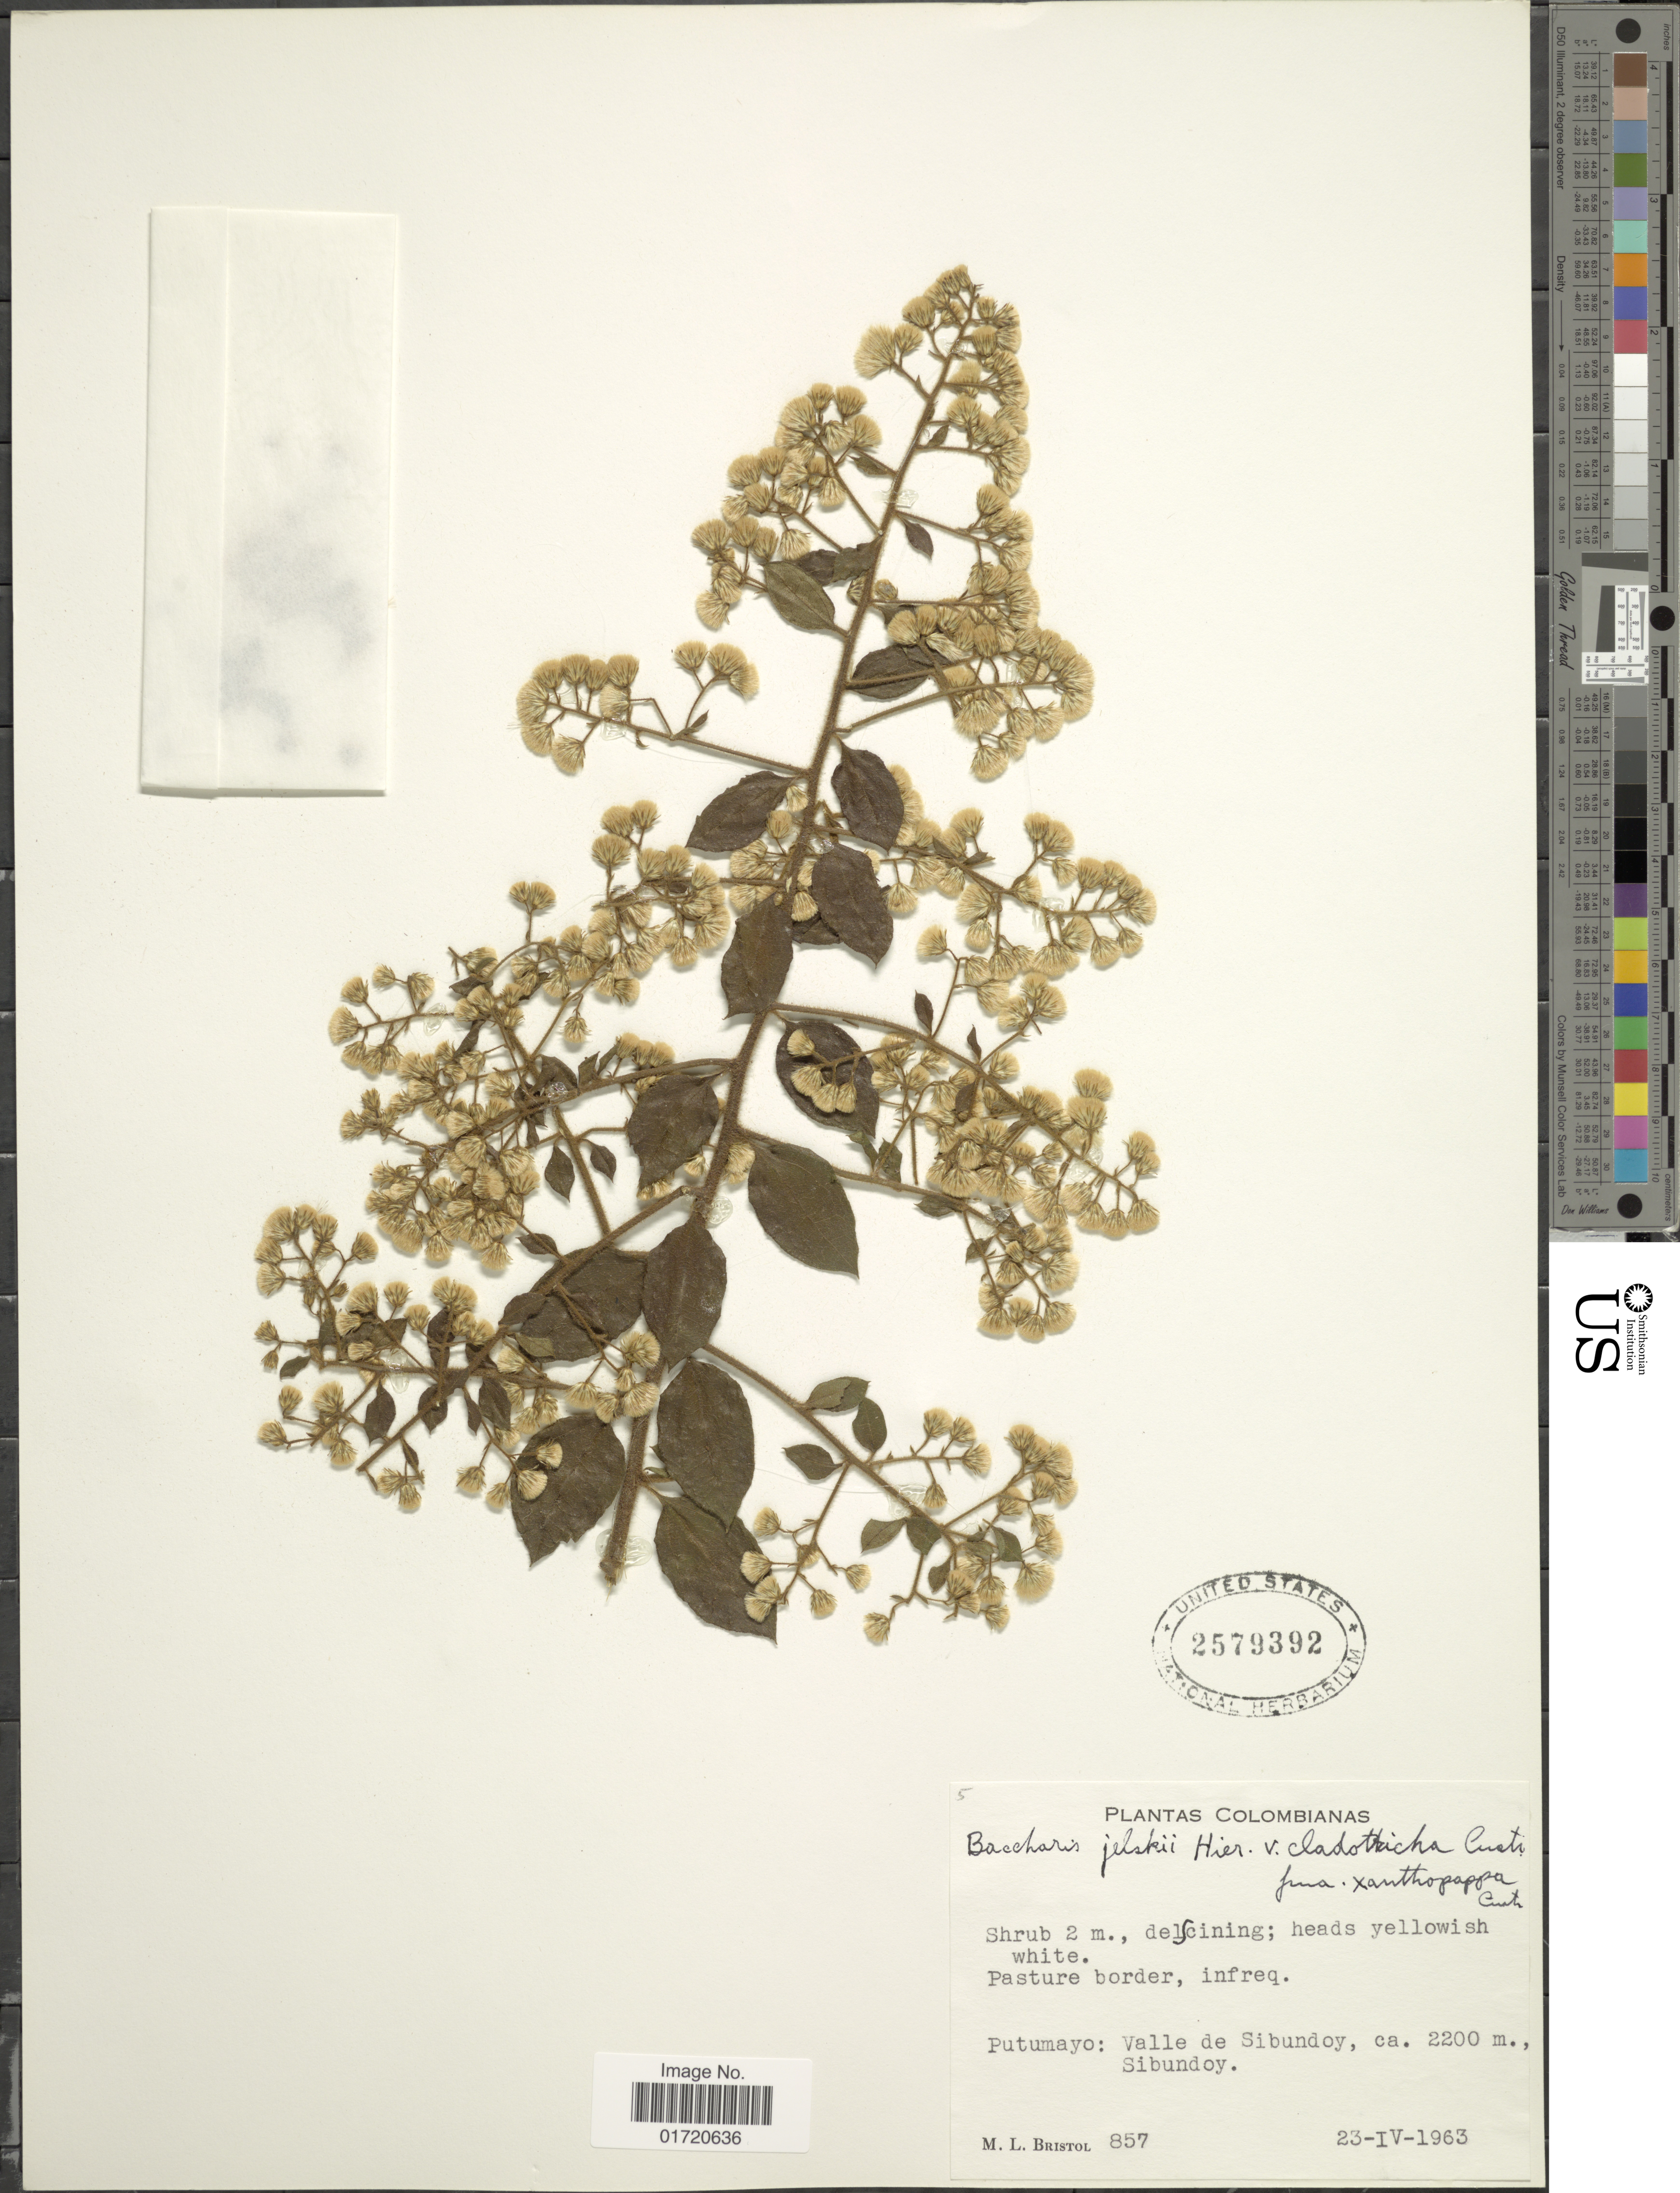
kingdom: Plantae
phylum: Tracheophyta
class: Magnoliopsida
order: Asterales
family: Asteraceae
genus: Baccharis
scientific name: Baccharis jelskii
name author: Hieron.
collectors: M. L. Bristol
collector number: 857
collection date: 1963-04-23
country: Colombia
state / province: Putumayo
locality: Valle de Sibundoy, Sibundoy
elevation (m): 2200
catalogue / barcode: US 2579392